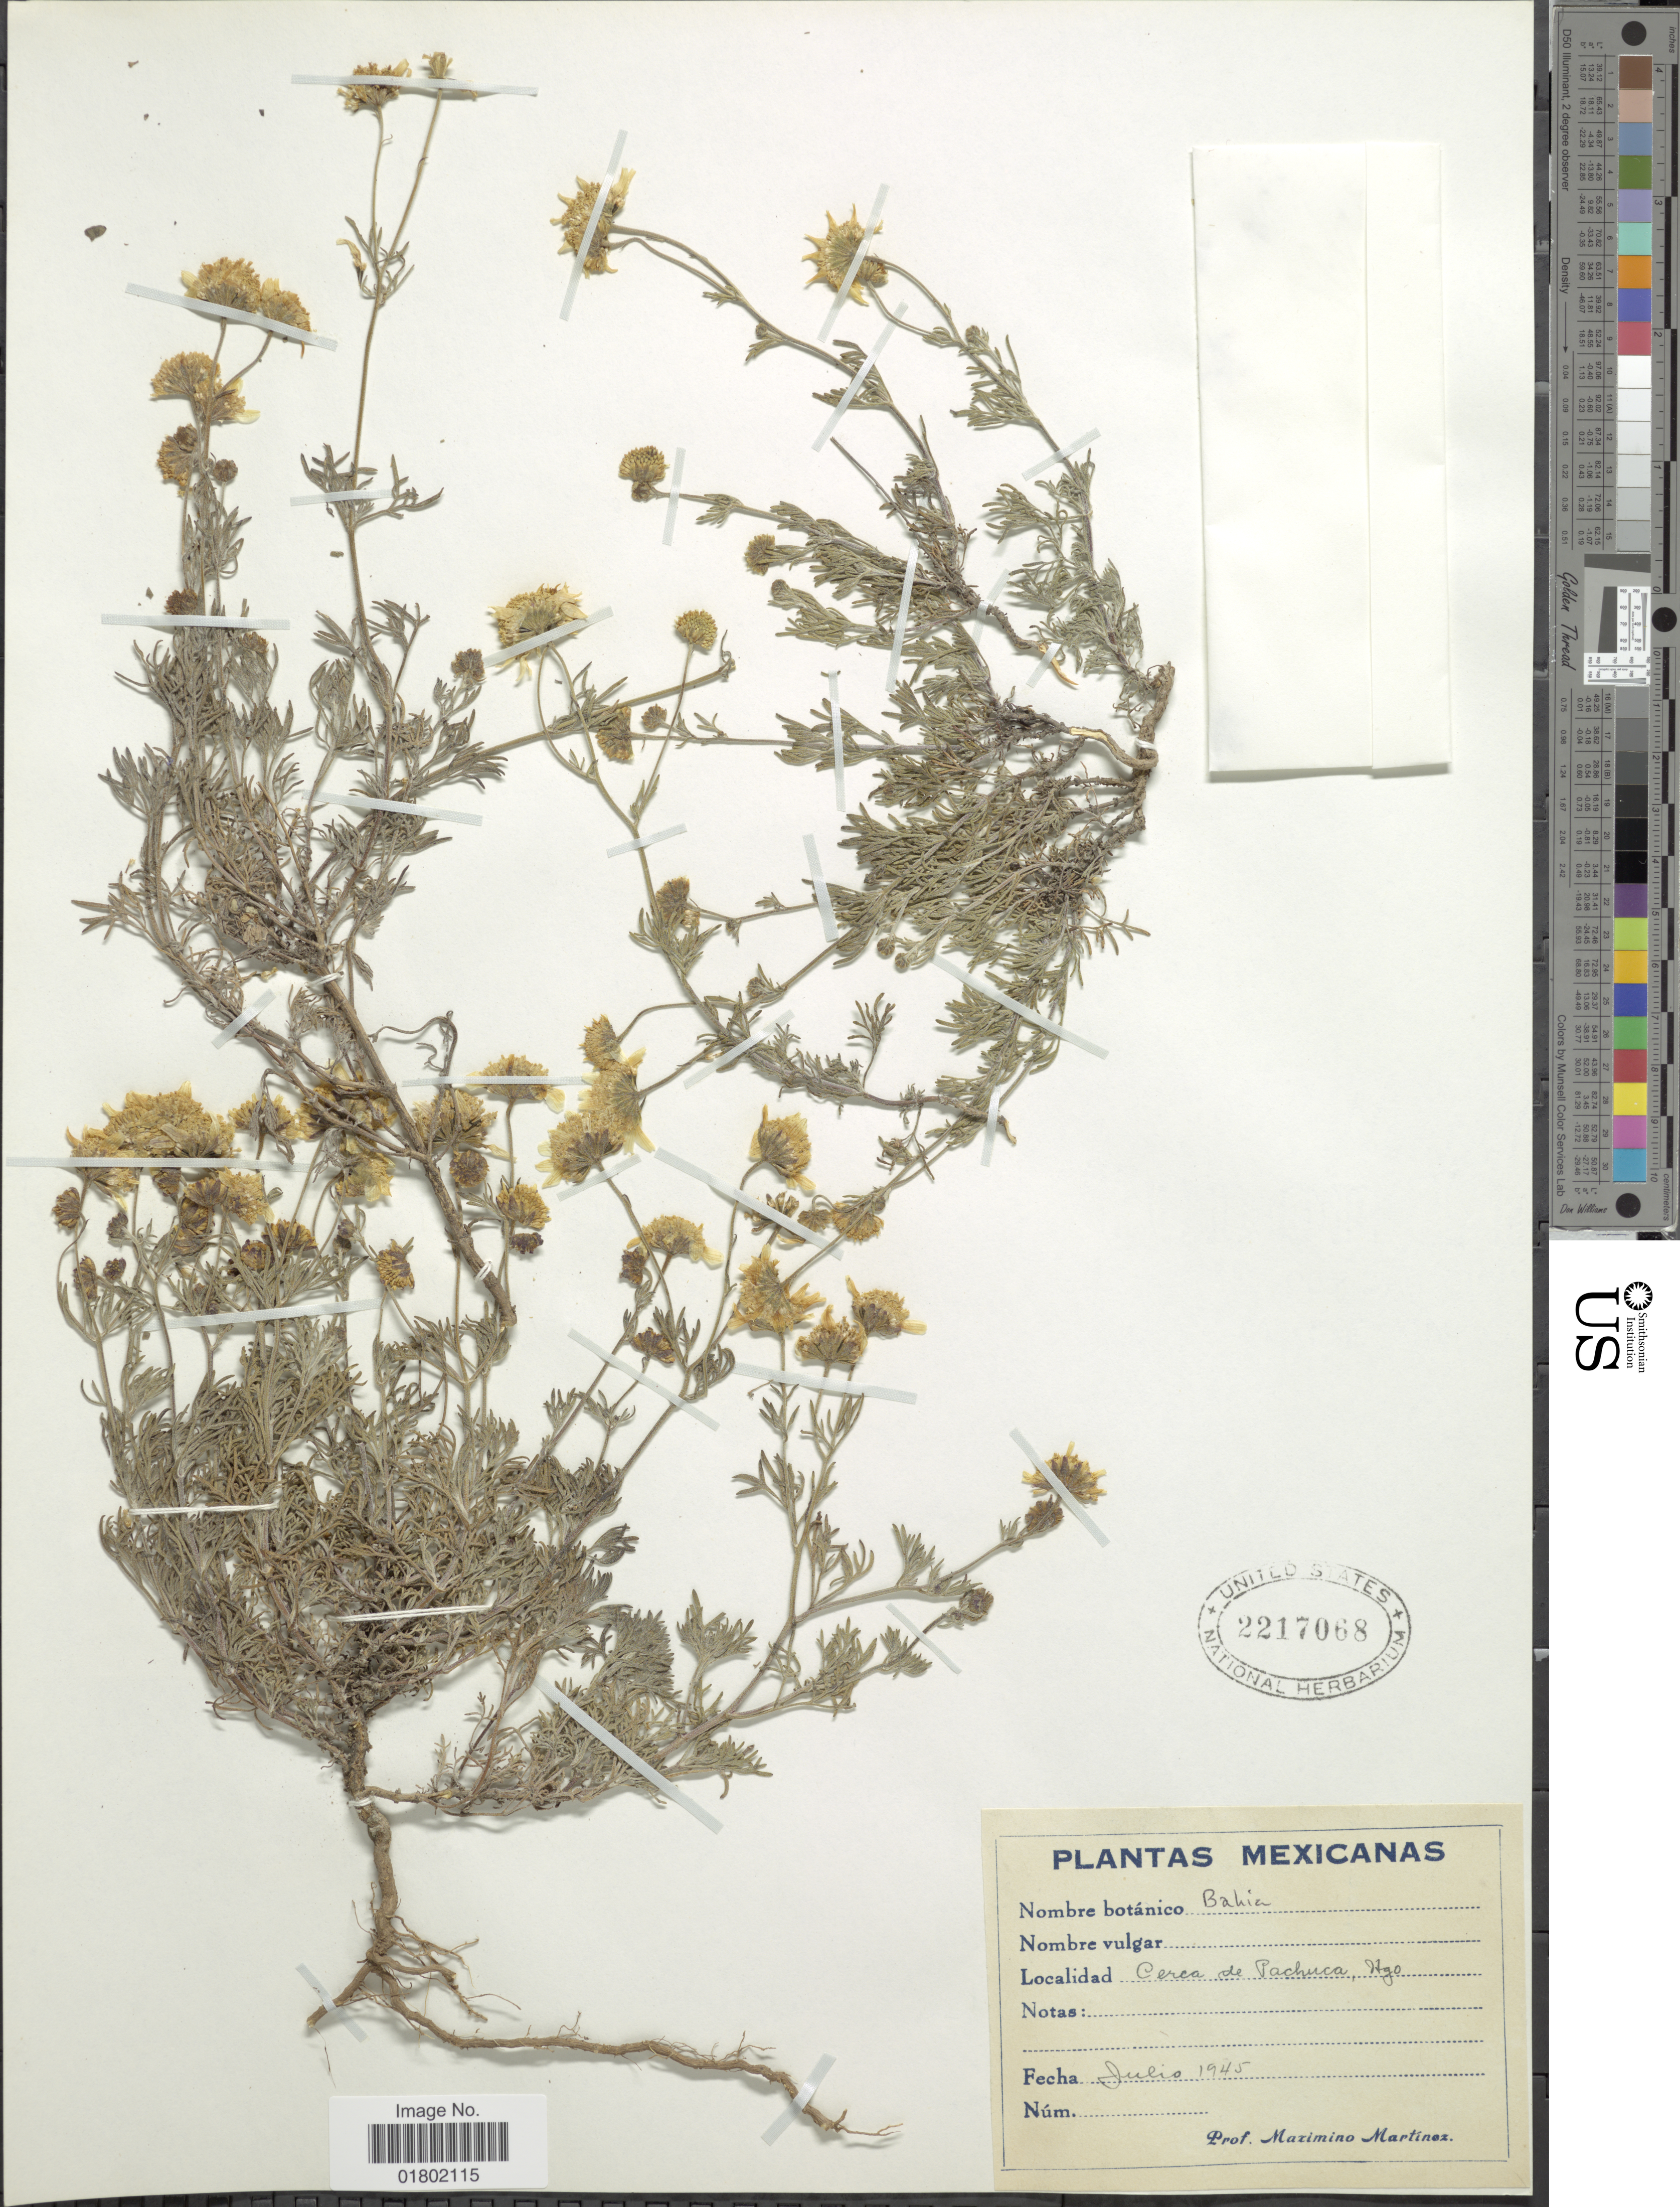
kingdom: Plantae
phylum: Tracheophyta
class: Magnoliopsida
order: Asterales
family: Asteraceae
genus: Bahia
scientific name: Bahia sp.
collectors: M. Martinez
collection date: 1945-07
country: Mexico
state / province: Hidalgo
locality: Cerca de Pachuco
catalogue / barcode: US 2217068